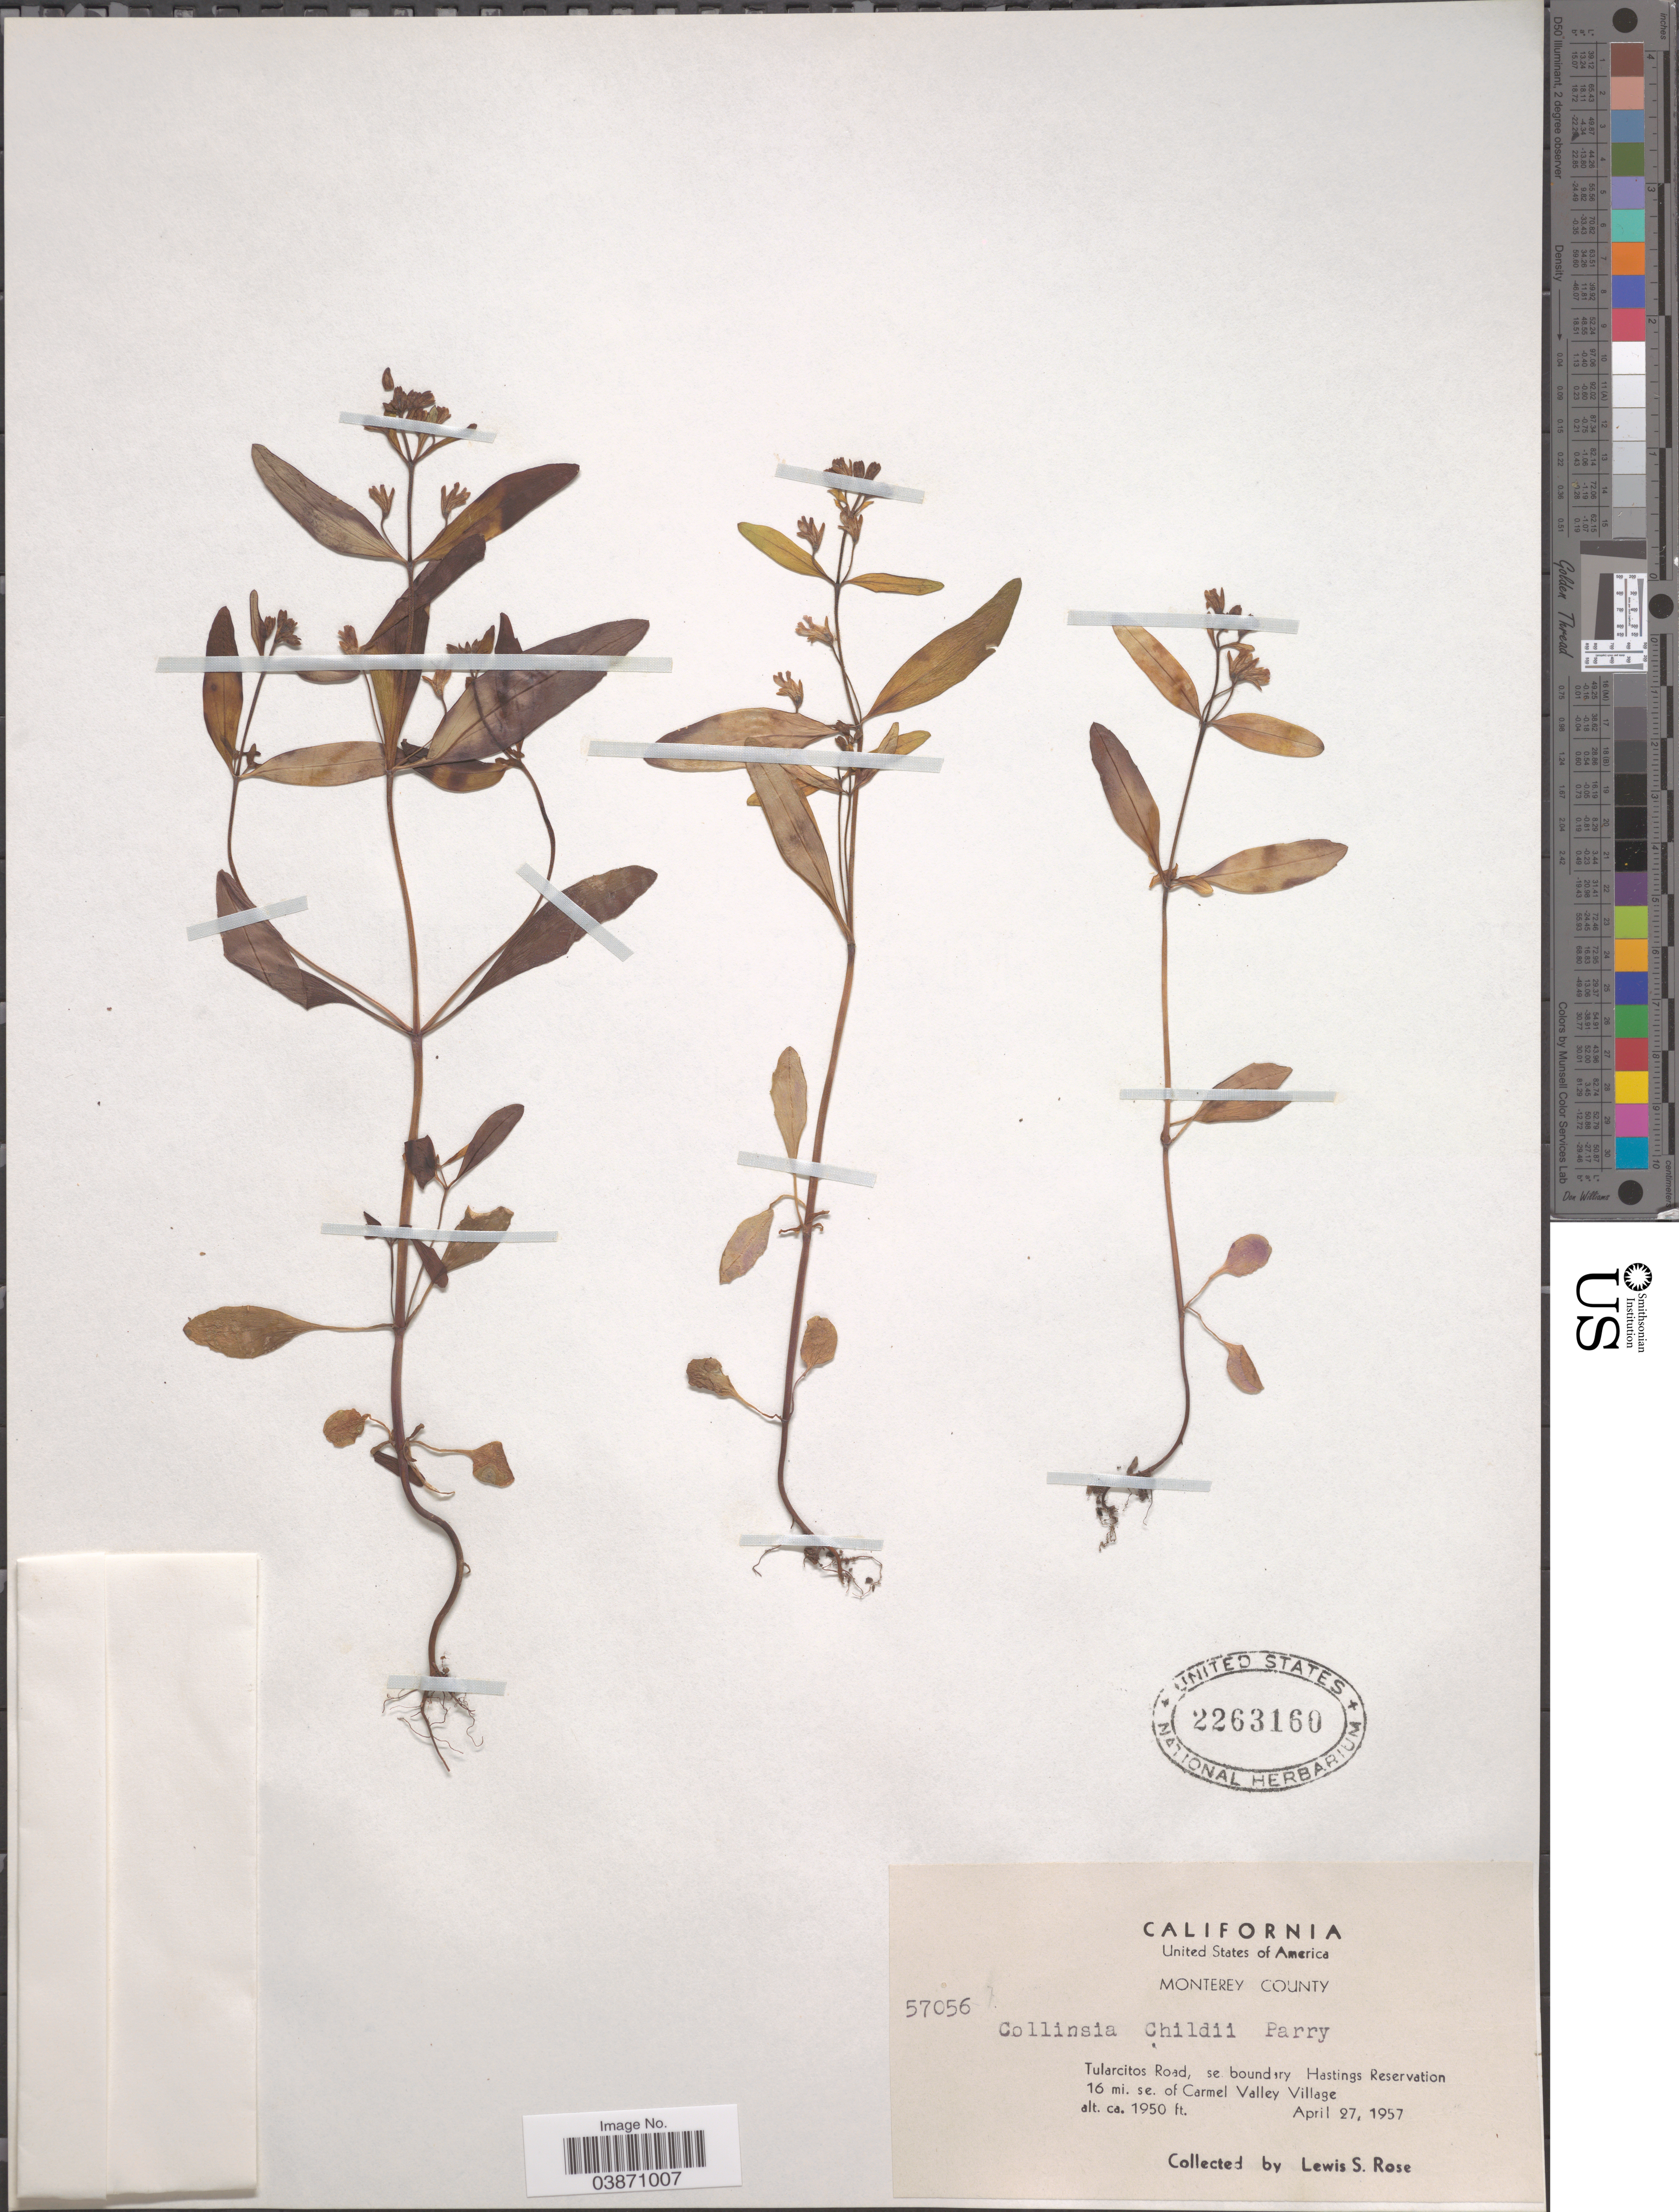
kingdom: Plantae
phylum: Tracheophyta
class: Magnoliopsida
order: Lamiales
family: Plantaginaceae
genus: Collinsia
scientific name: Collinsia childii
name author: Parry ex A. Gray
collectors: L. S. Rose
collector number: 57056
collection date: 1957-04-27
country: United States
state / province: California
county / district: Monterey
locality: Monterey County. Tularcitos Road, se boundary Hastings Reservation 16 mi. se. of Carmel Valley Village.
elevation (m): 594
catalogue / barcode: US 2263160